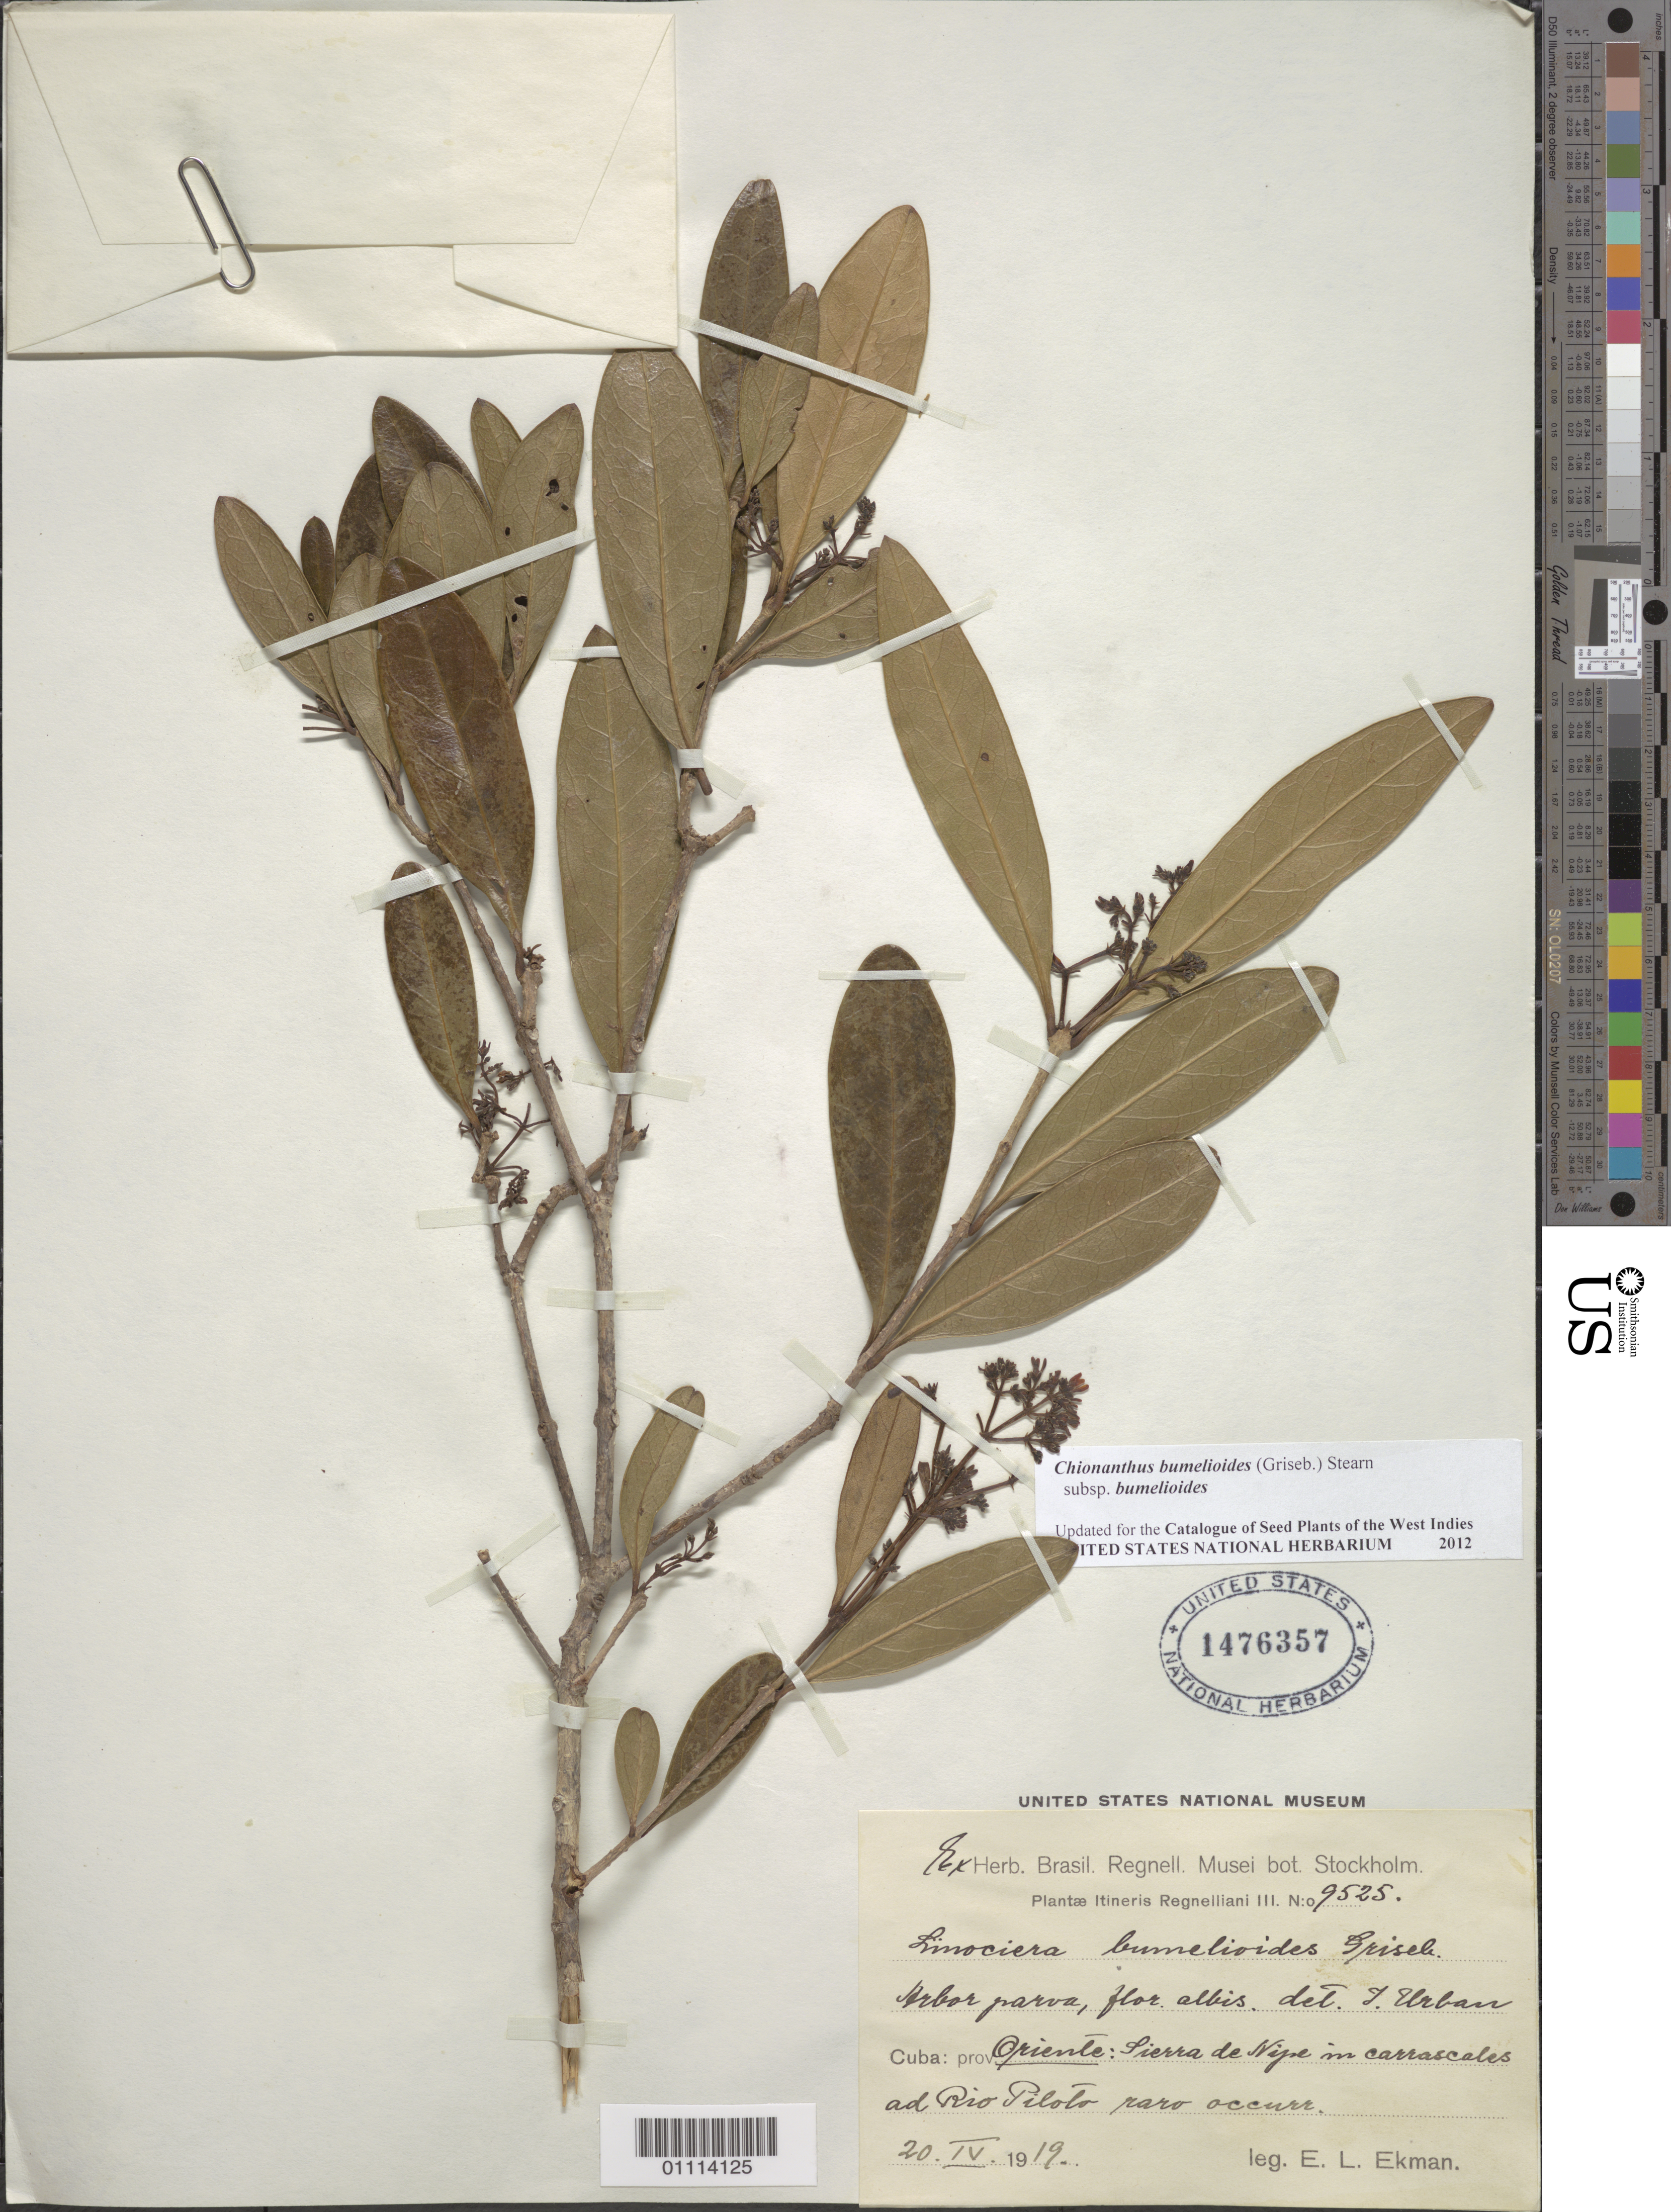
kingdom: Plantae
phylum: Tracheophyta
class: Magnoliopsida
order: Lamiales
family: Oleaceae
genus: Linociera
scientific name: Linociera bumelioides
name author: Griseb.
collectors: E. L. Ekman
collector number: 9525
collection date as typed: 20 Apr 1919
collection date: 1919-04-20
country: Cuba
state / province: Holguín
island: Cuba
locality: Oriente: Sierra de Nipe in carrascales ad Rio Pibolo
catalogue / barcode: US 1476357